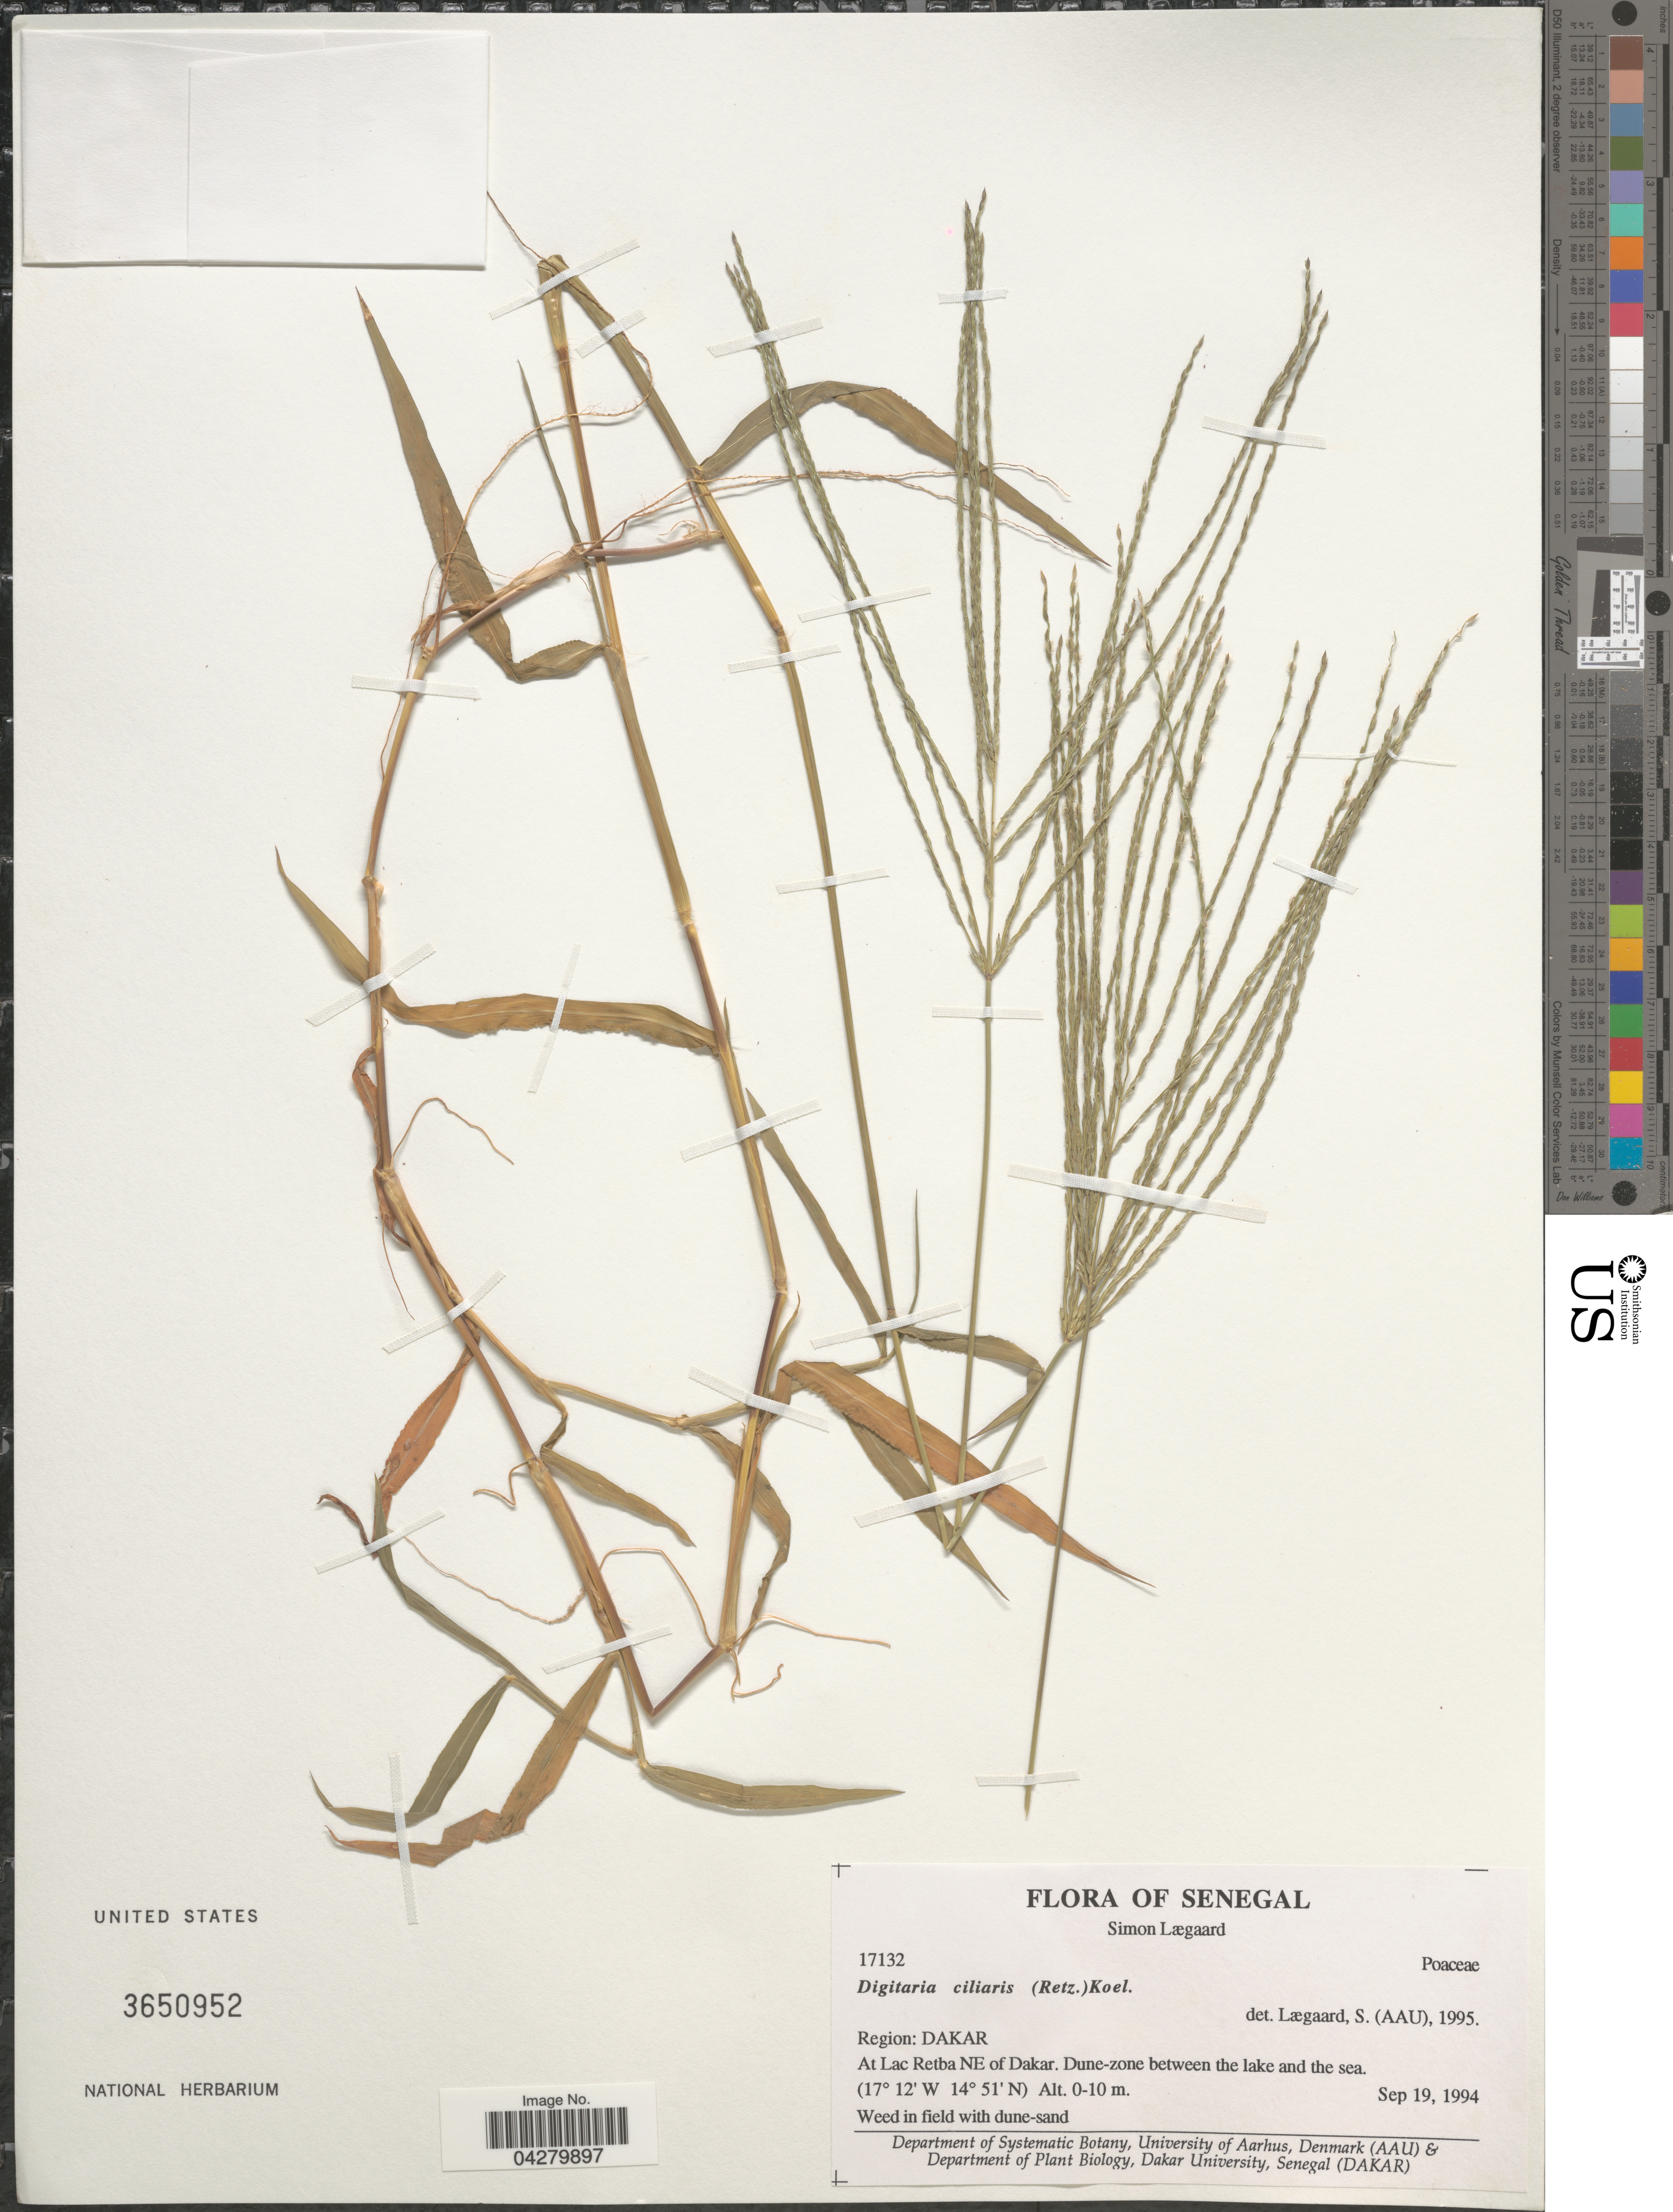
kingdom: Plantae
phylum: Tracheophyta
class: Liliopsida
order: Poales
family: Poaceae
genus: Digitaria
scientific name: Digitaria ciliaris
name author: (Retz.) Koeler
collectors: S. Lægaard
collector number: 17132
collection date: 1994-09-19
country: Senegal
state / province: Dakar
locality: Region: Dakar. At Lac Retba NE of Dakar.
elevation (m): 0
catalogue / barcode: US 3650952